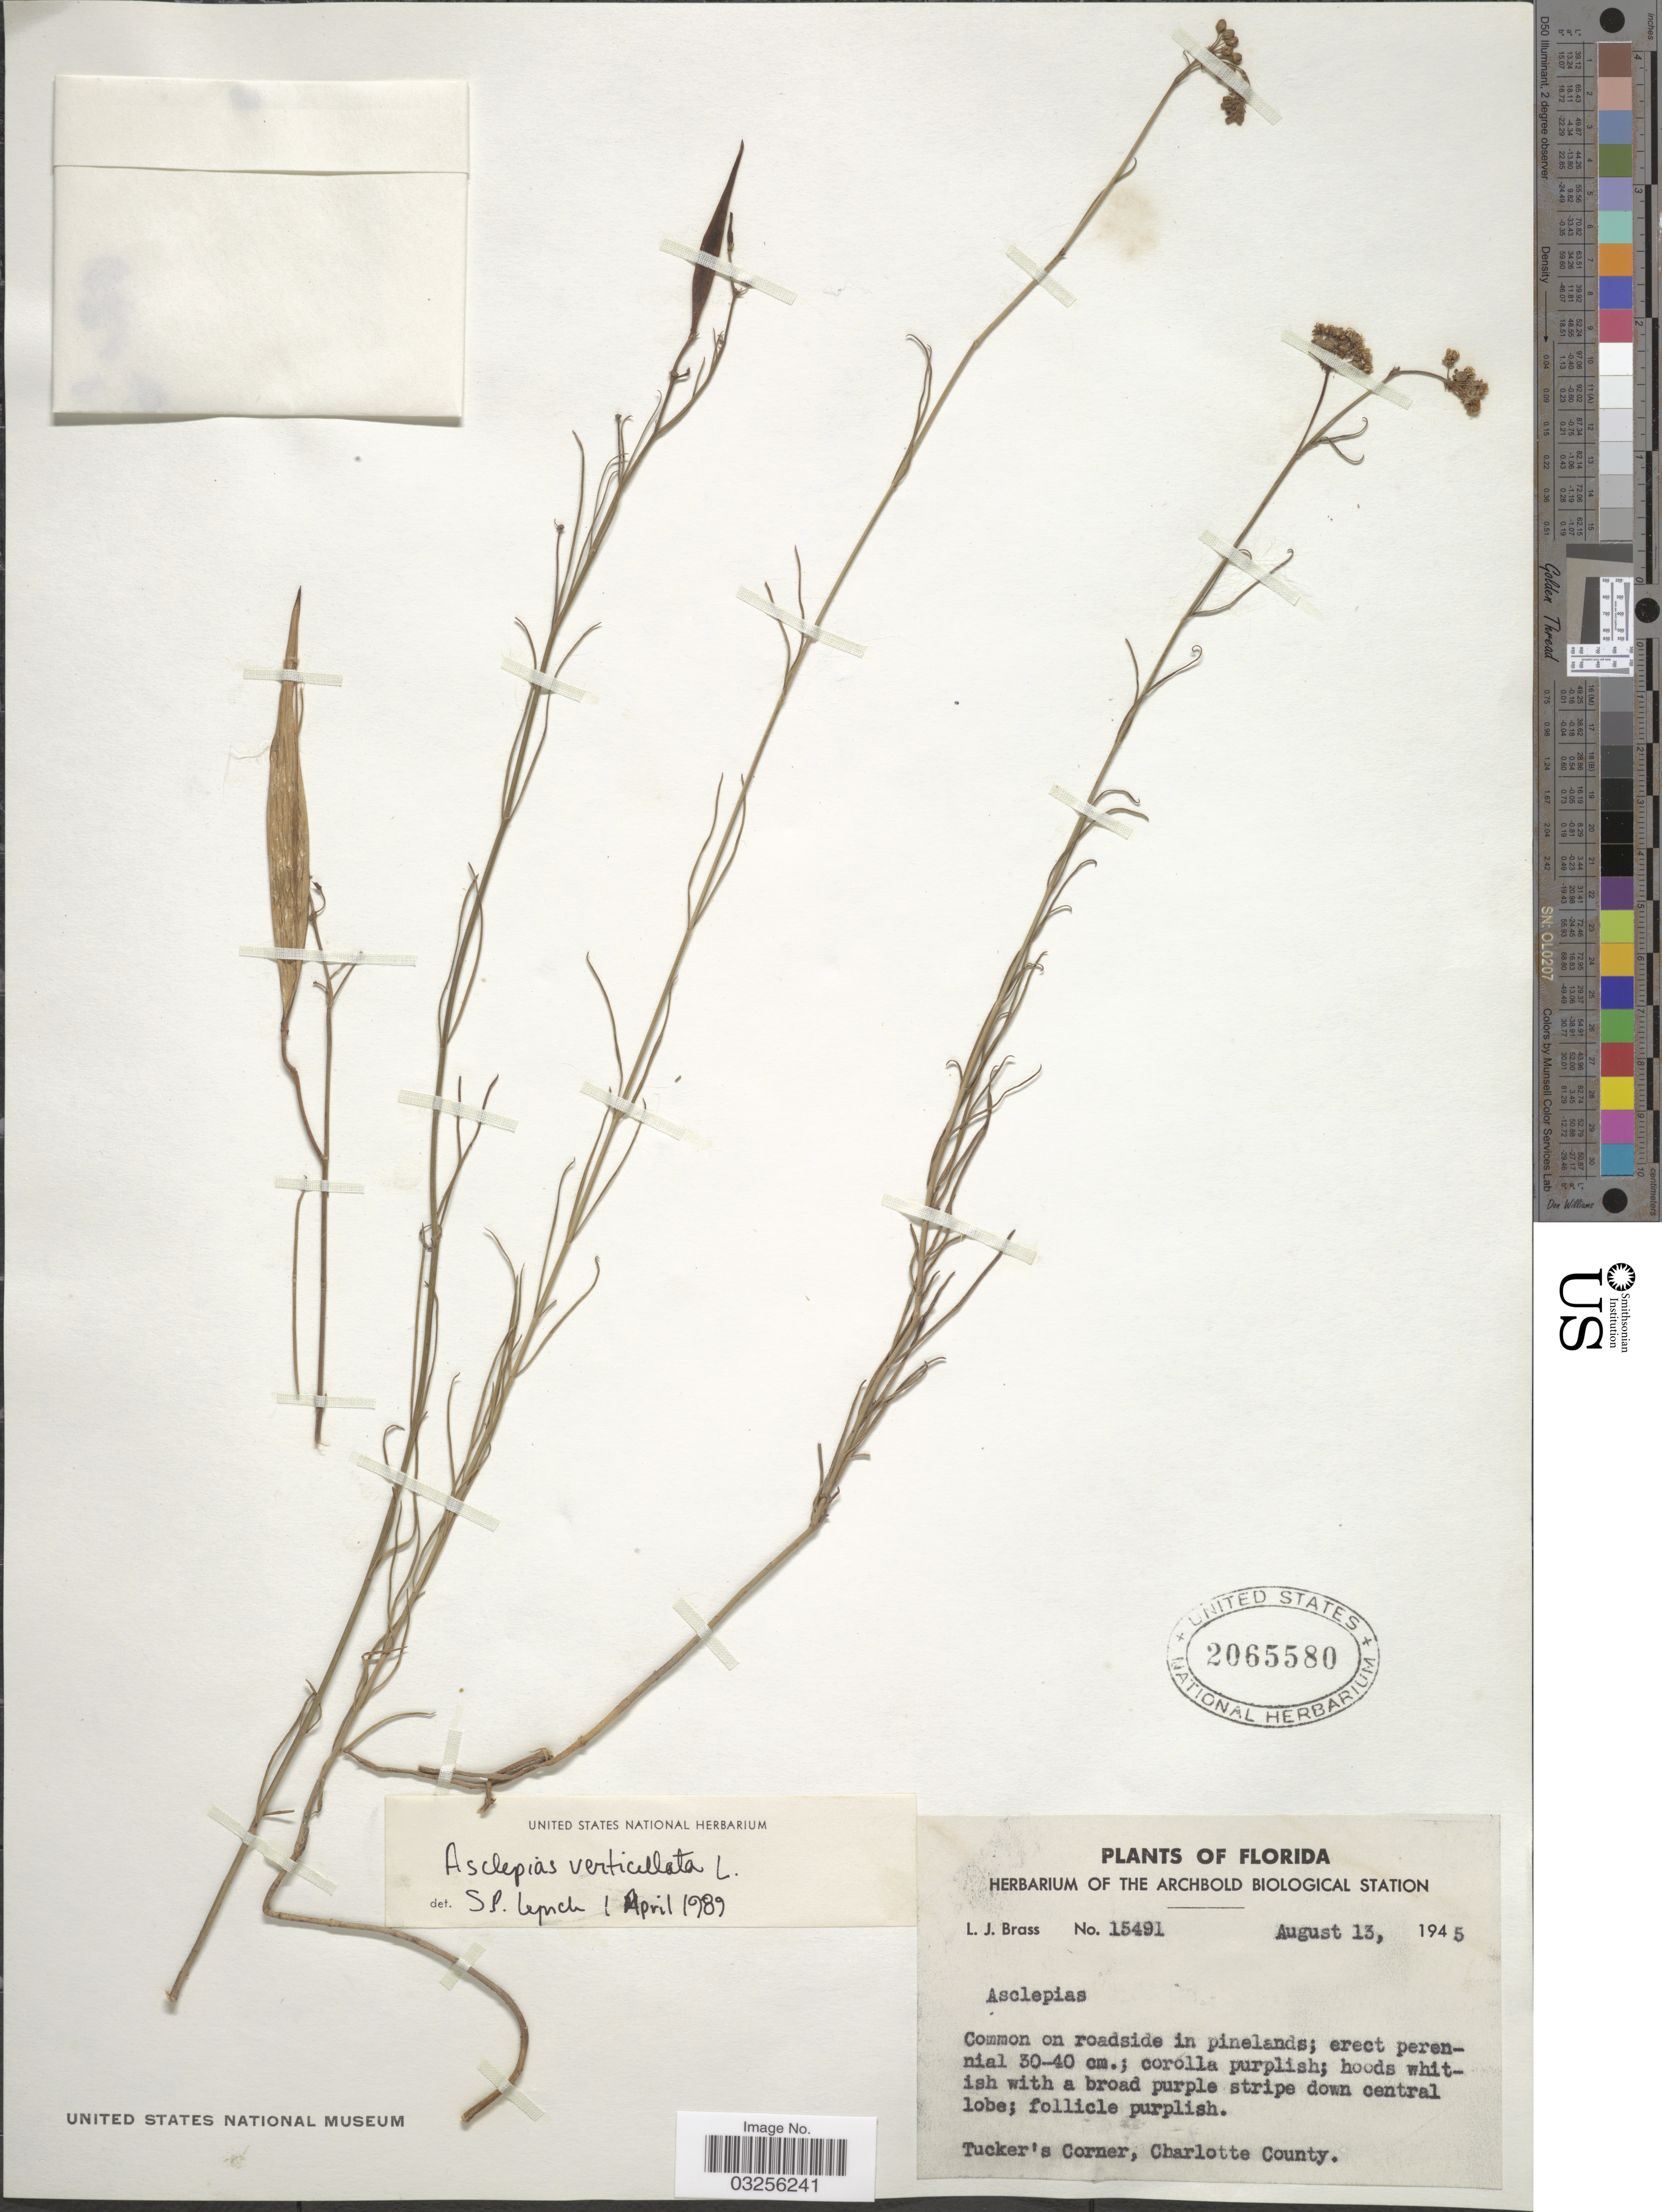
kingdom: Plantae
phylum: Tracheophyta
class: Magnoliopsida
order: Gentianales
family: Apocynaceae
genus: Asclepias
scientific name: Asclepias verticillata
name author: L.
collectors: L. J. Brass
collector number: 15491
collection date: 1945-08-13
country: United States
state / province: Florida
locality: Tucker's Corner, Charlotte County.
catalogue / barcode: US 2065580